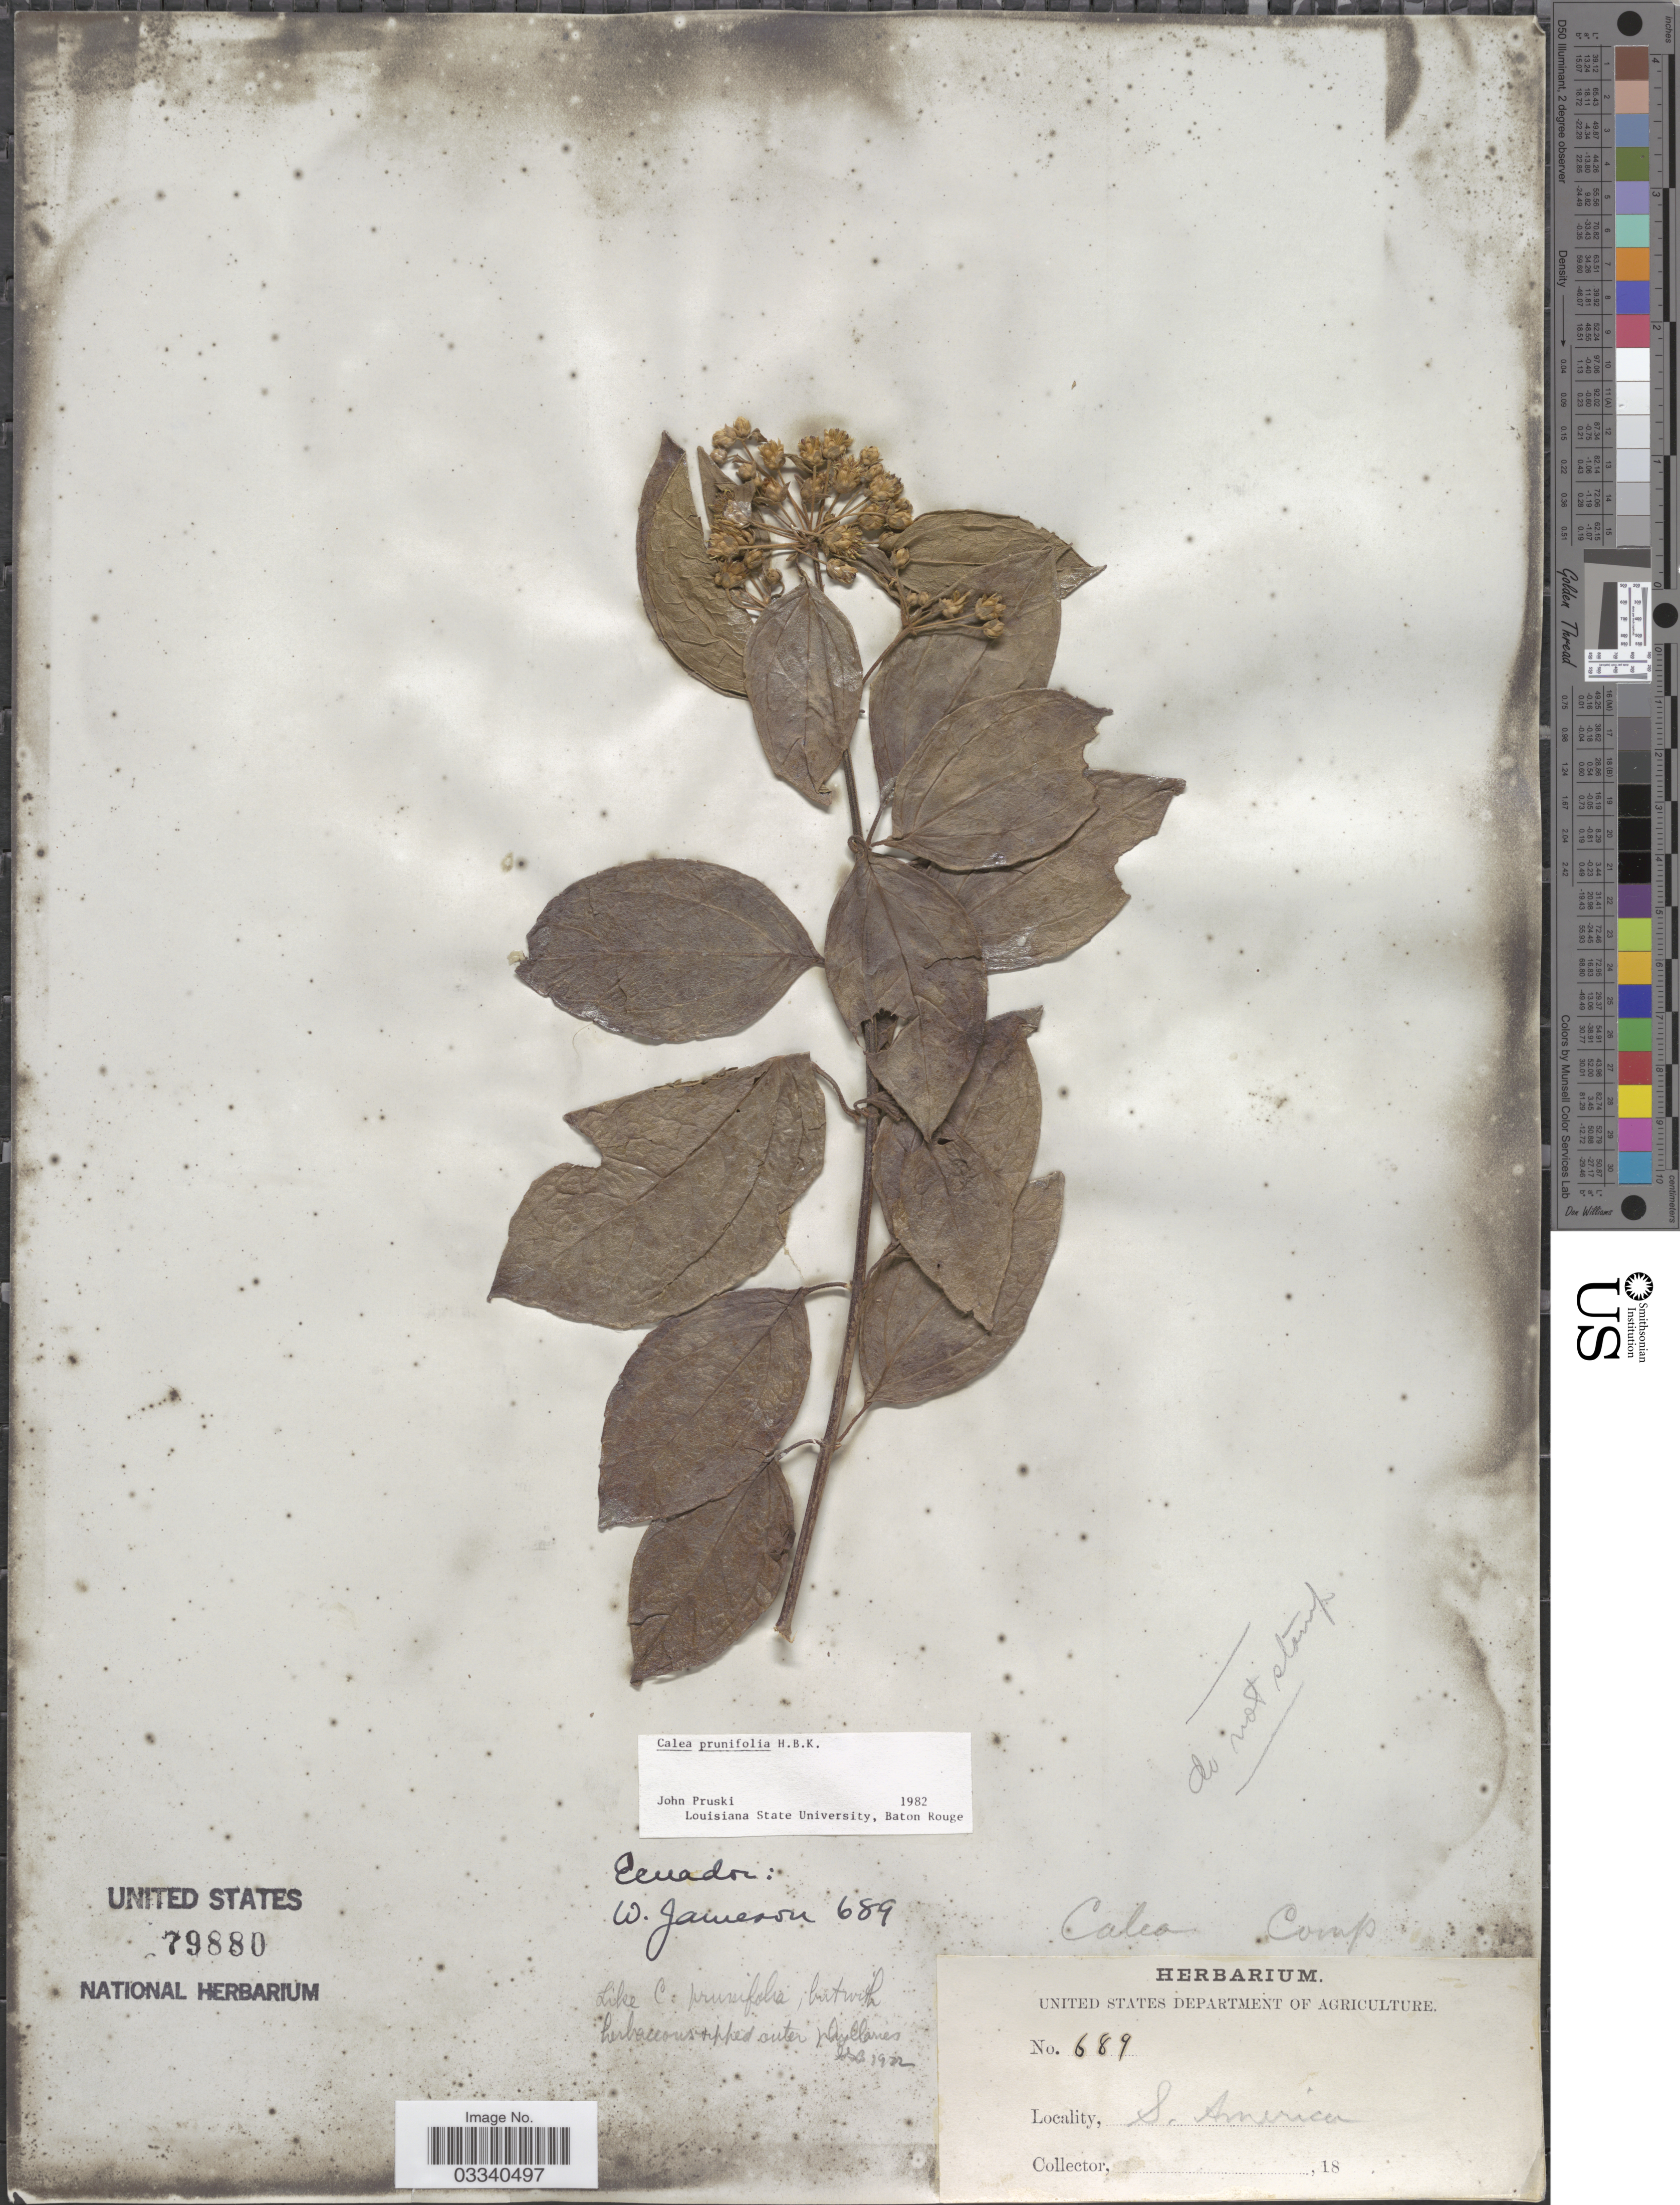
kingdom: Plantae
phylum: Tracheophyta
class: Magnoliopsida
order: Asterales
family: Asteraceae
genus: Calea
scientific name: Calea prunifolia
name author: Kunth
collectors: ex herb. U. S. Department of Agriculture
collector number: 689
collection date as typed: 18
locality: S. America.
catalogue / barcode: US 79880